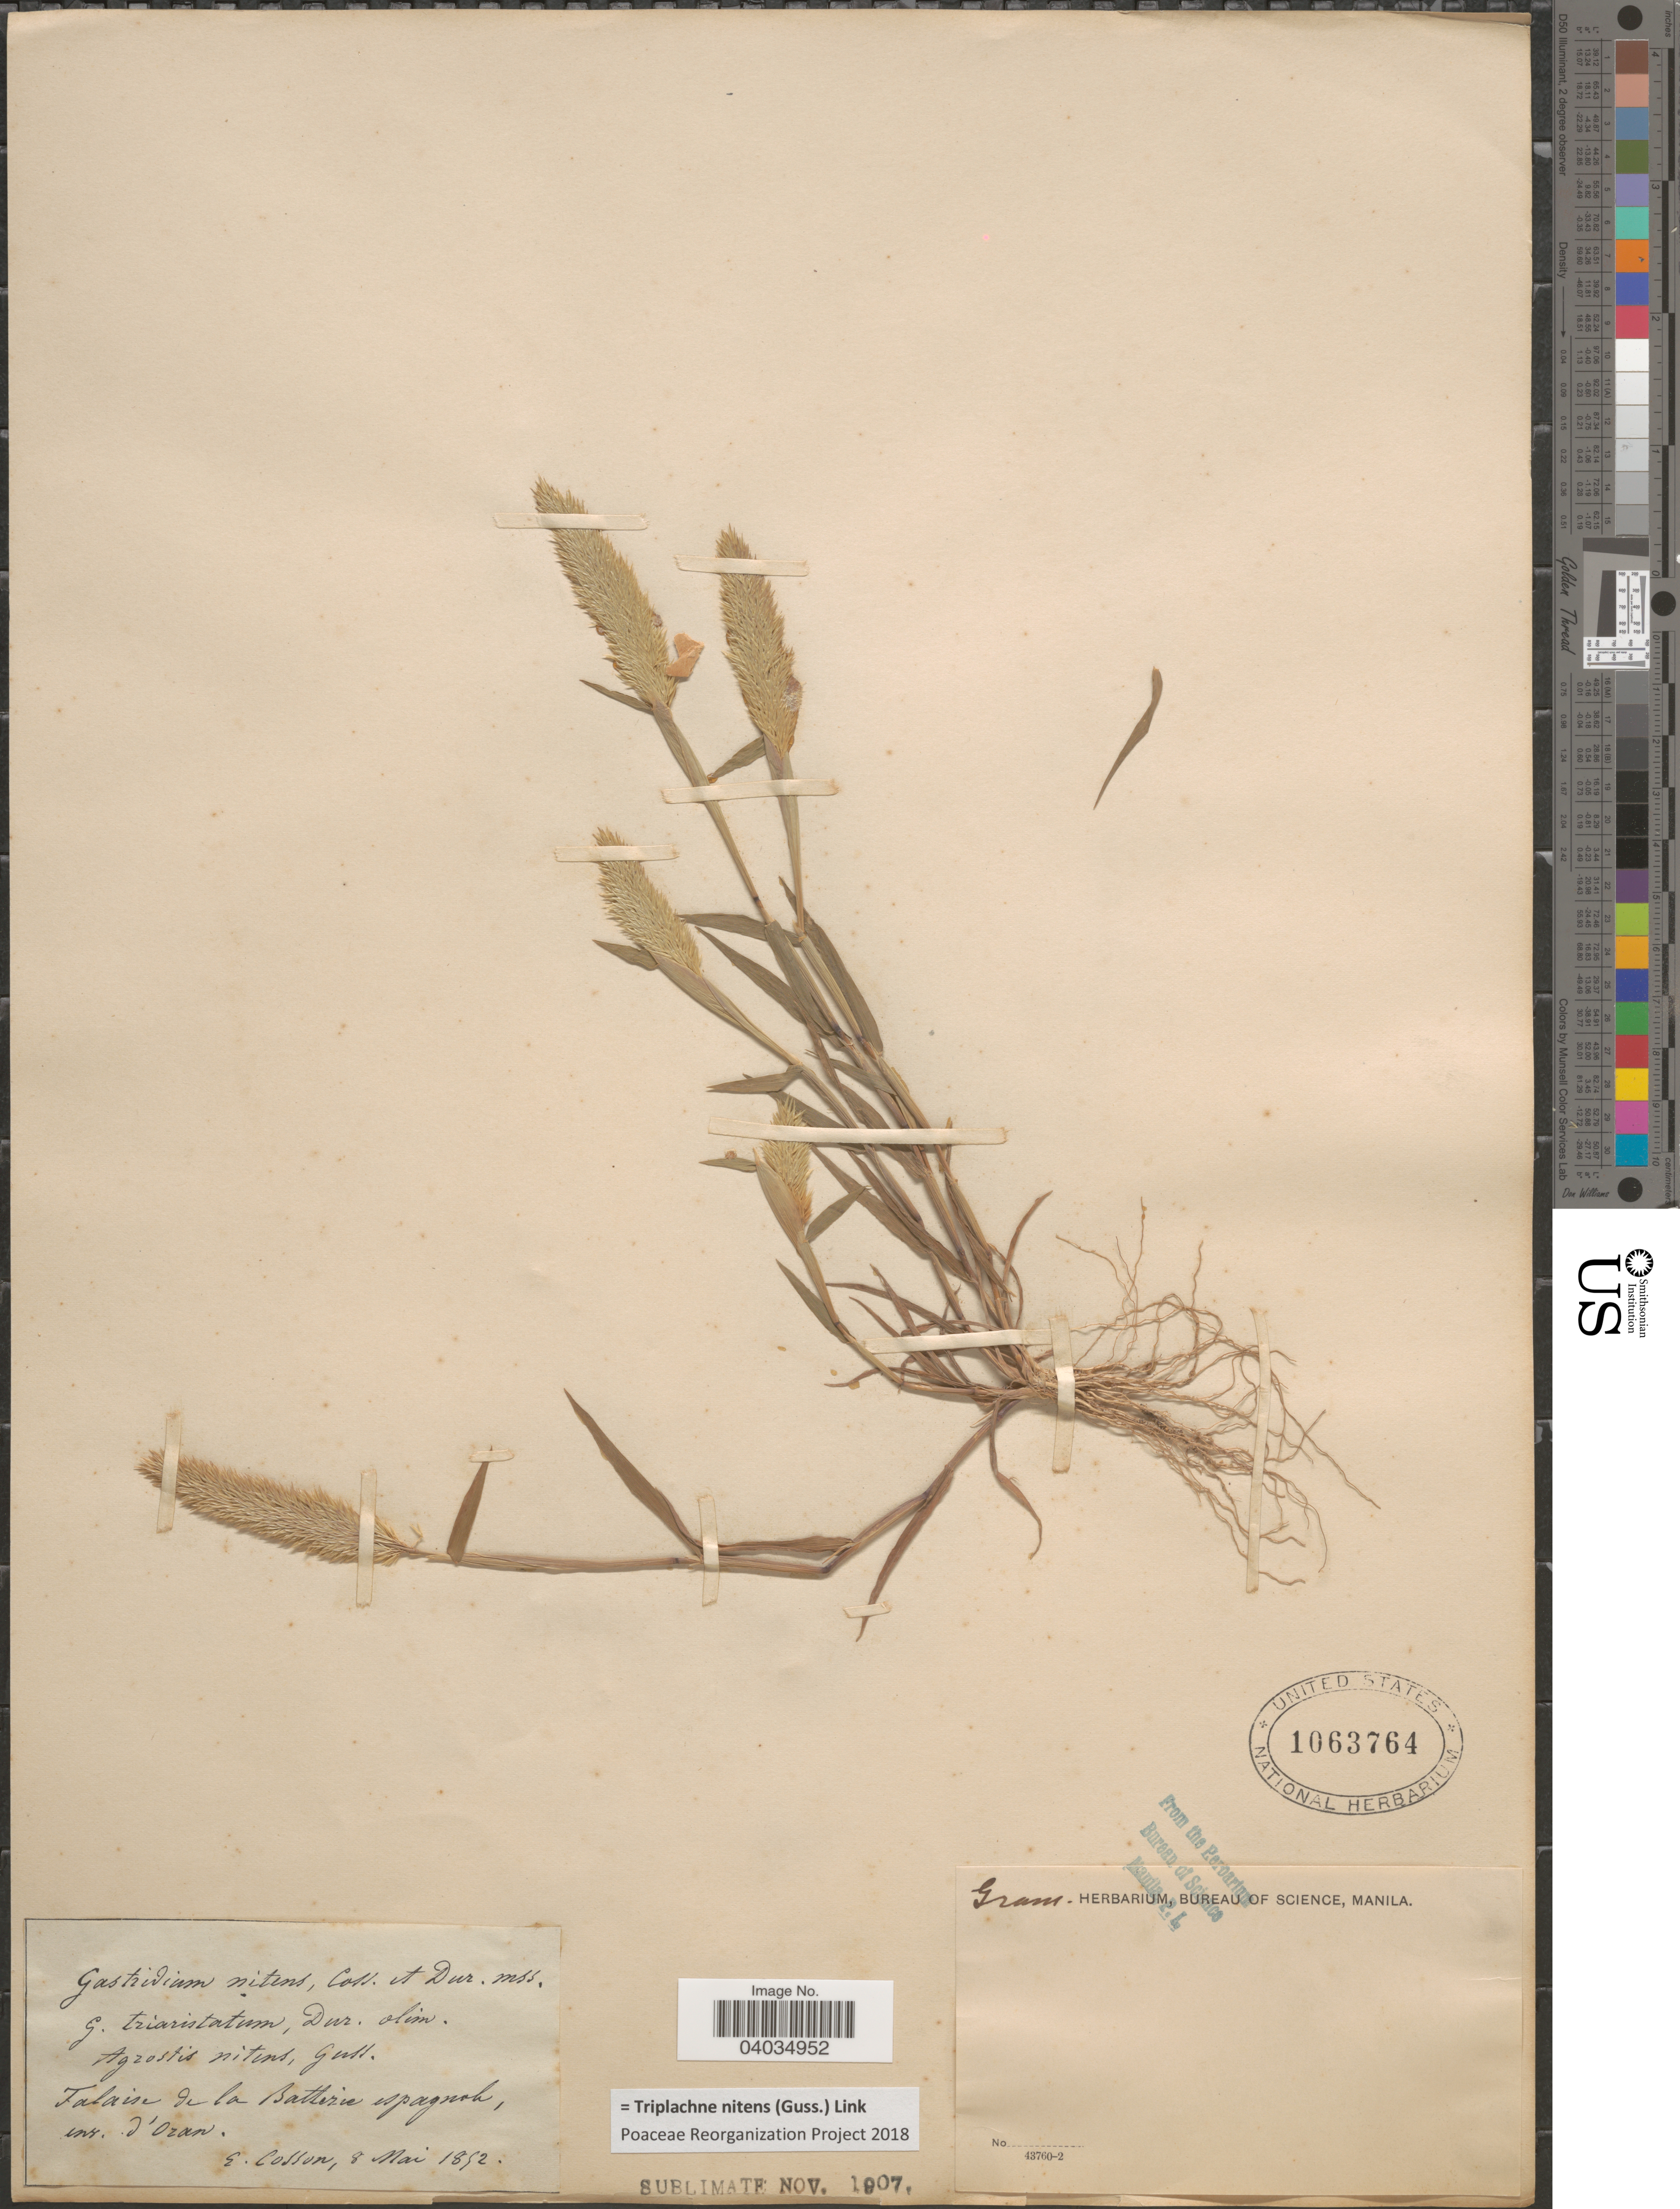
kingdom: Plantae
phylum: Tracheophyta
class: Liliopsida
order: Poales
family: Poaceae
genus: Triplachne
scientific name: Triplachne nitens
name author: (Gussone) Link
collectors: E. Cosson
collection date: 1852-05-08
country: Algeria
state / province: Oran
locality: Falaise de la Batterie espaguch, env. d'Oran.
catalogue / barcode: US 1063764